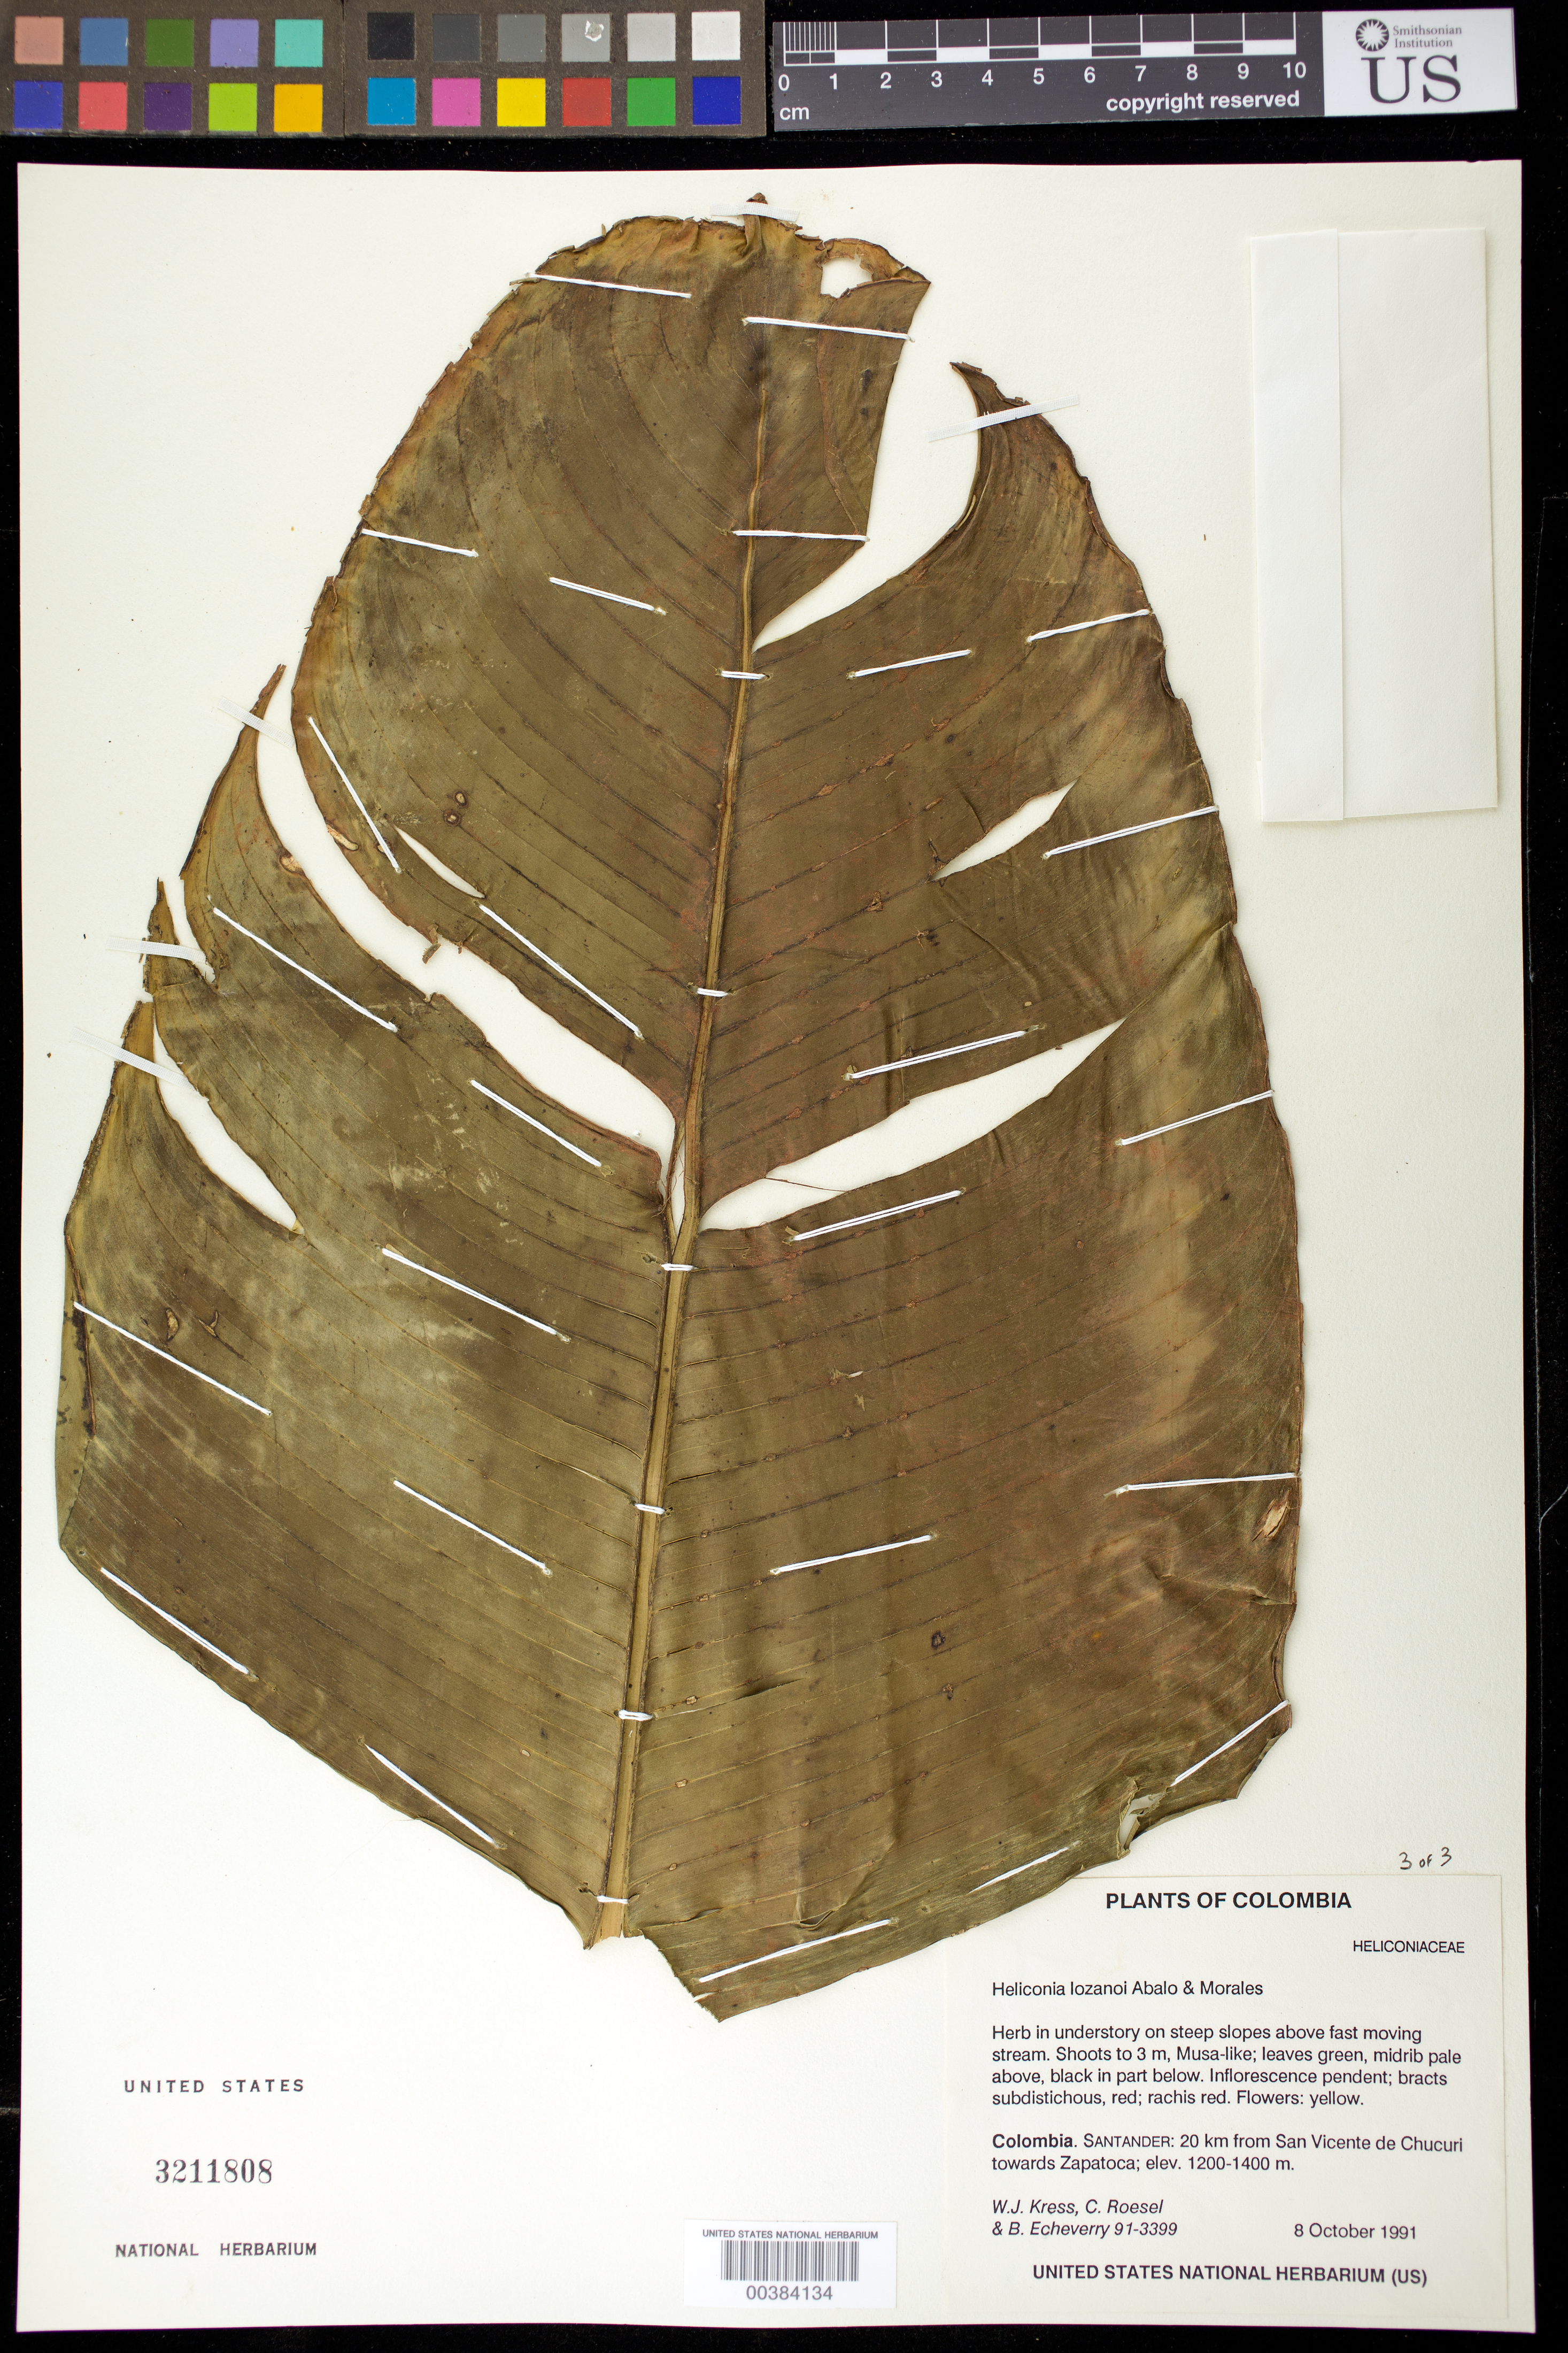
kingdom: Plantae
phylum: Tracheophyta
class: Liliopsida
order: Zingiberales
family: Heliconiaceae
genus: Heliconia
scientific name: Heliconia lozanoi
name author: Abalo & G. Morales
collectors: W. J. Kress, C. S. Roesel & B. Echeverry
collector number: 91-3399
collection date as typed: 08 Oct 1991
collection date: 1991-10-08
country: Colombia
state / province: Santander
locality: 20 km from San Vicente de Chucuri towards zapatoca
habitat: Understory on steep slopes above fast moving stream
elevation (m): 1200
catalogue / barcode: US 3211808